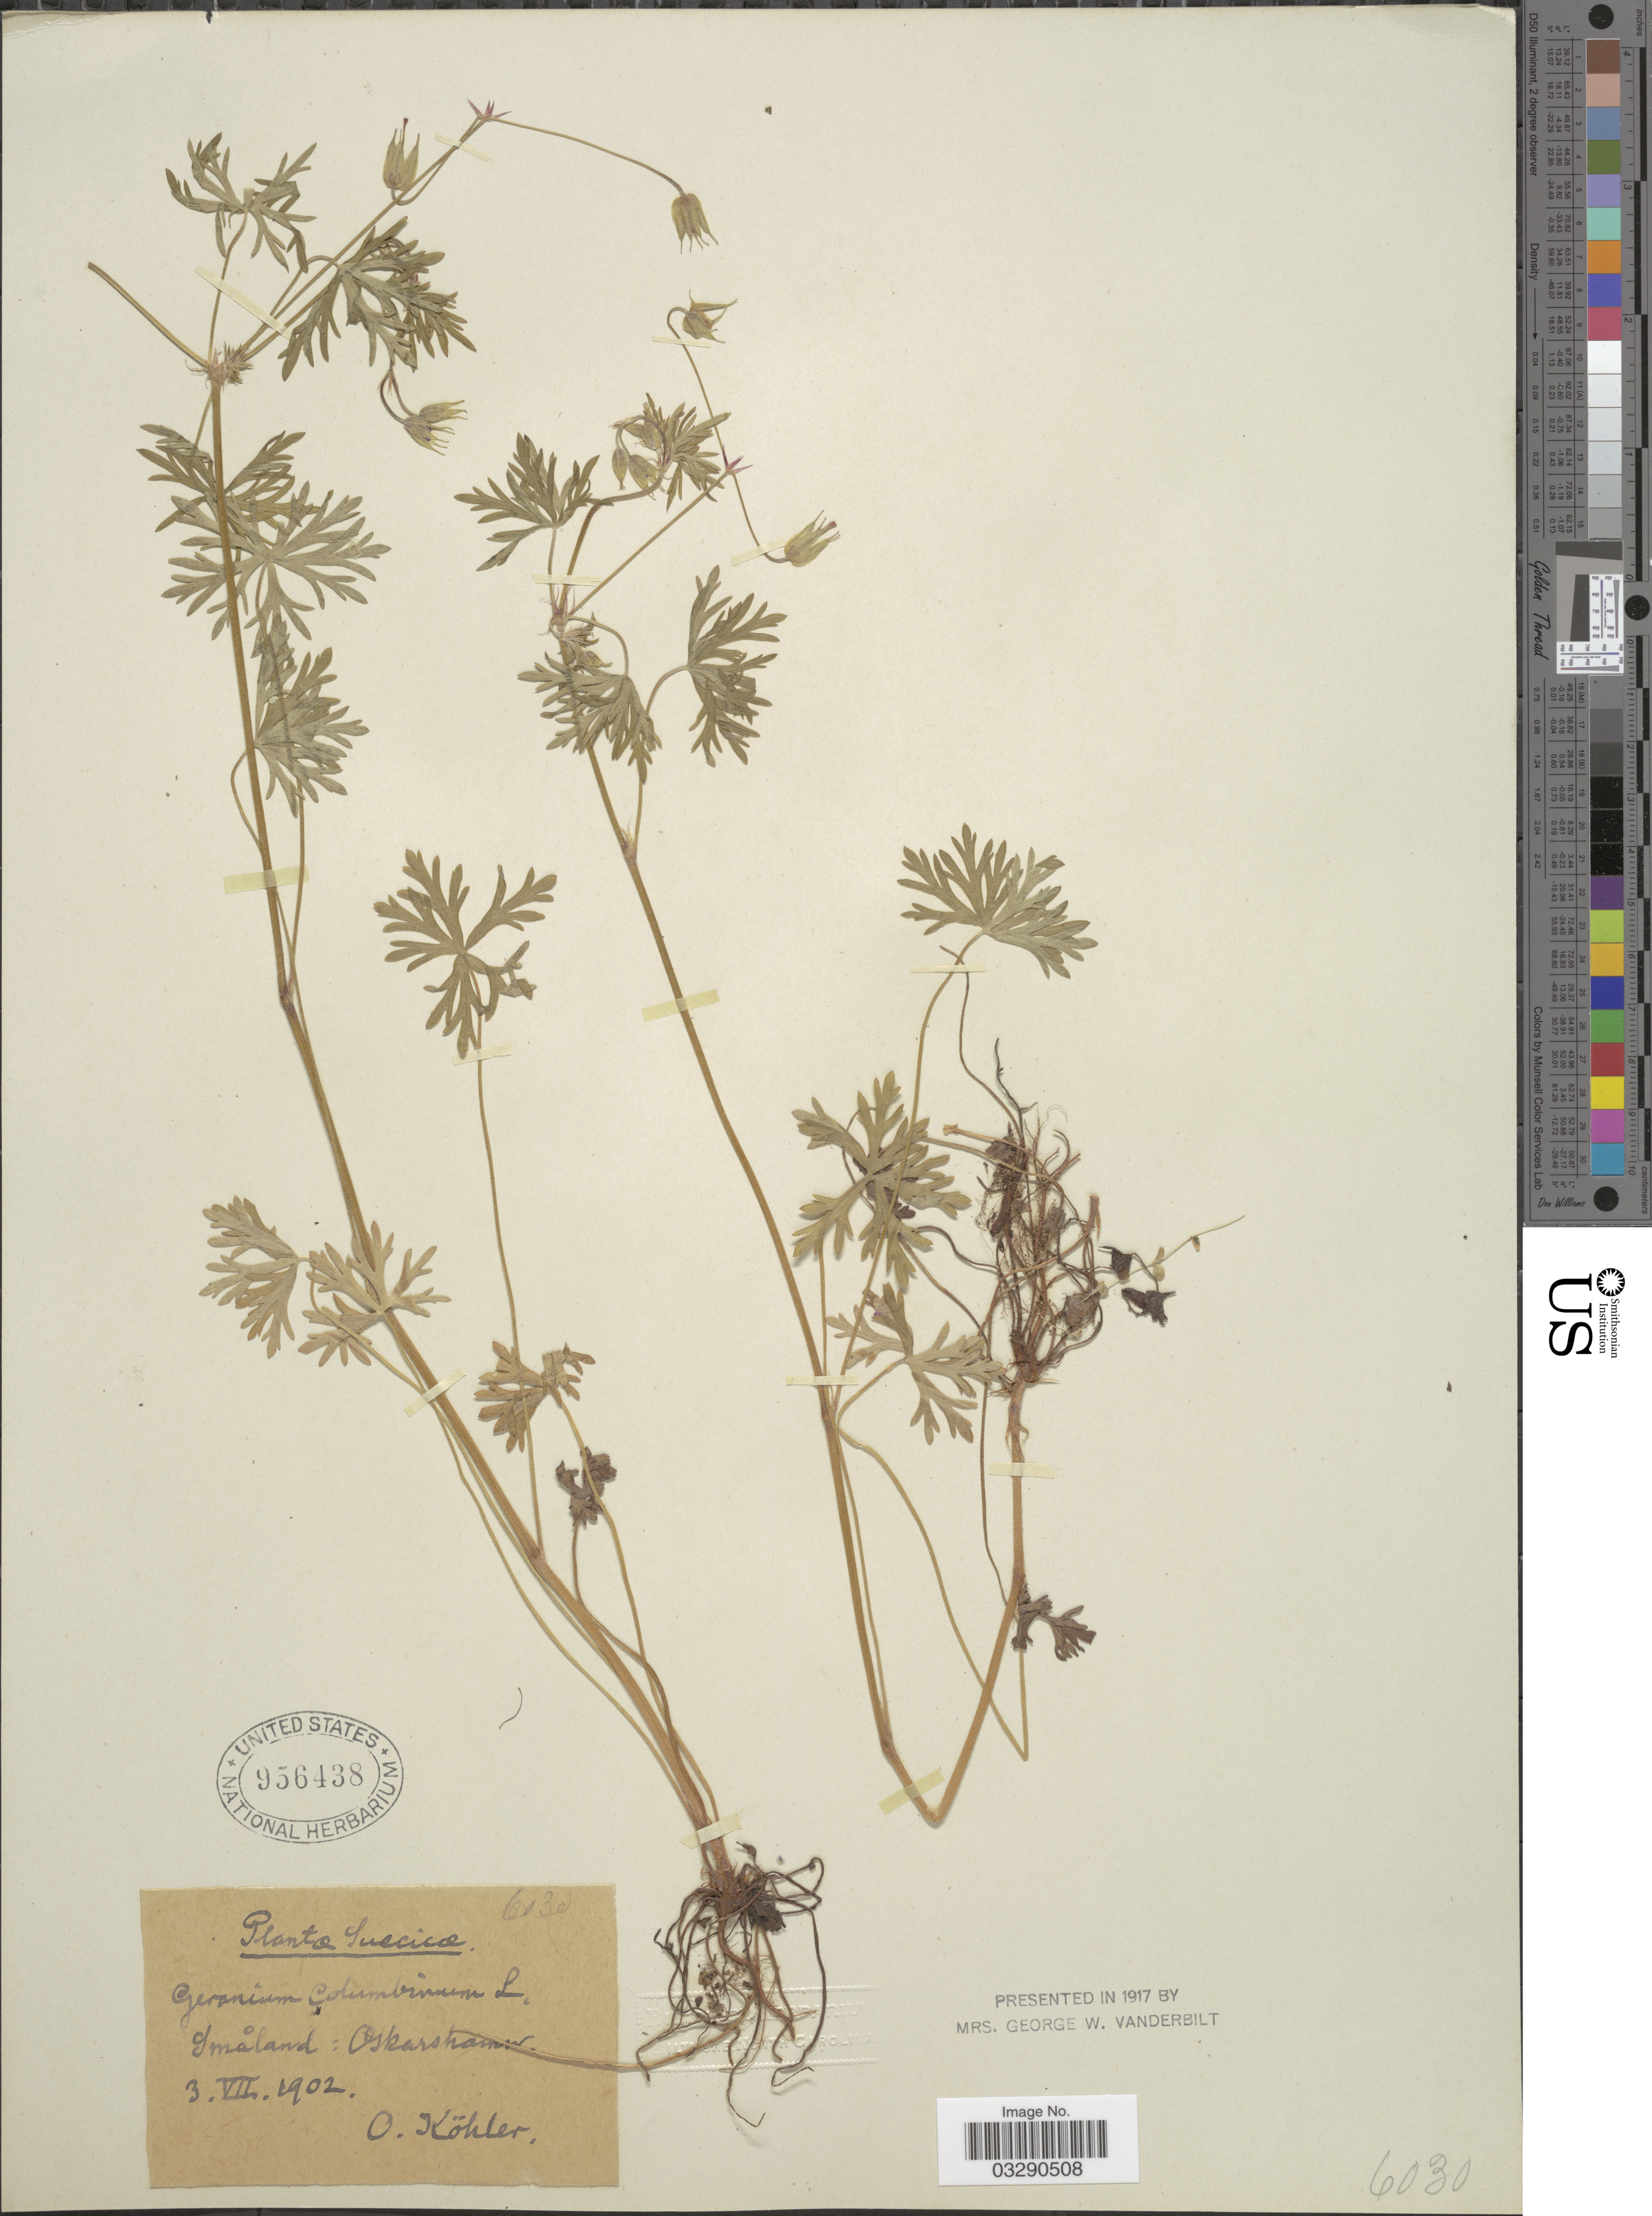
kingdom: Plantae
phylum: Tracheophyta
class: Magnoliopsida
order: Geraniales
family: Geraniaceae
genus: Geranium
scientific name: Geranium columbinum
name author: L.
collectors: O. Köhler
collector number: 6030*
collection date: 1902-07-03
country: Sweden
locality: Suecicæ. Småland: Oskarshamn.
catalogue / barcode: US 956438